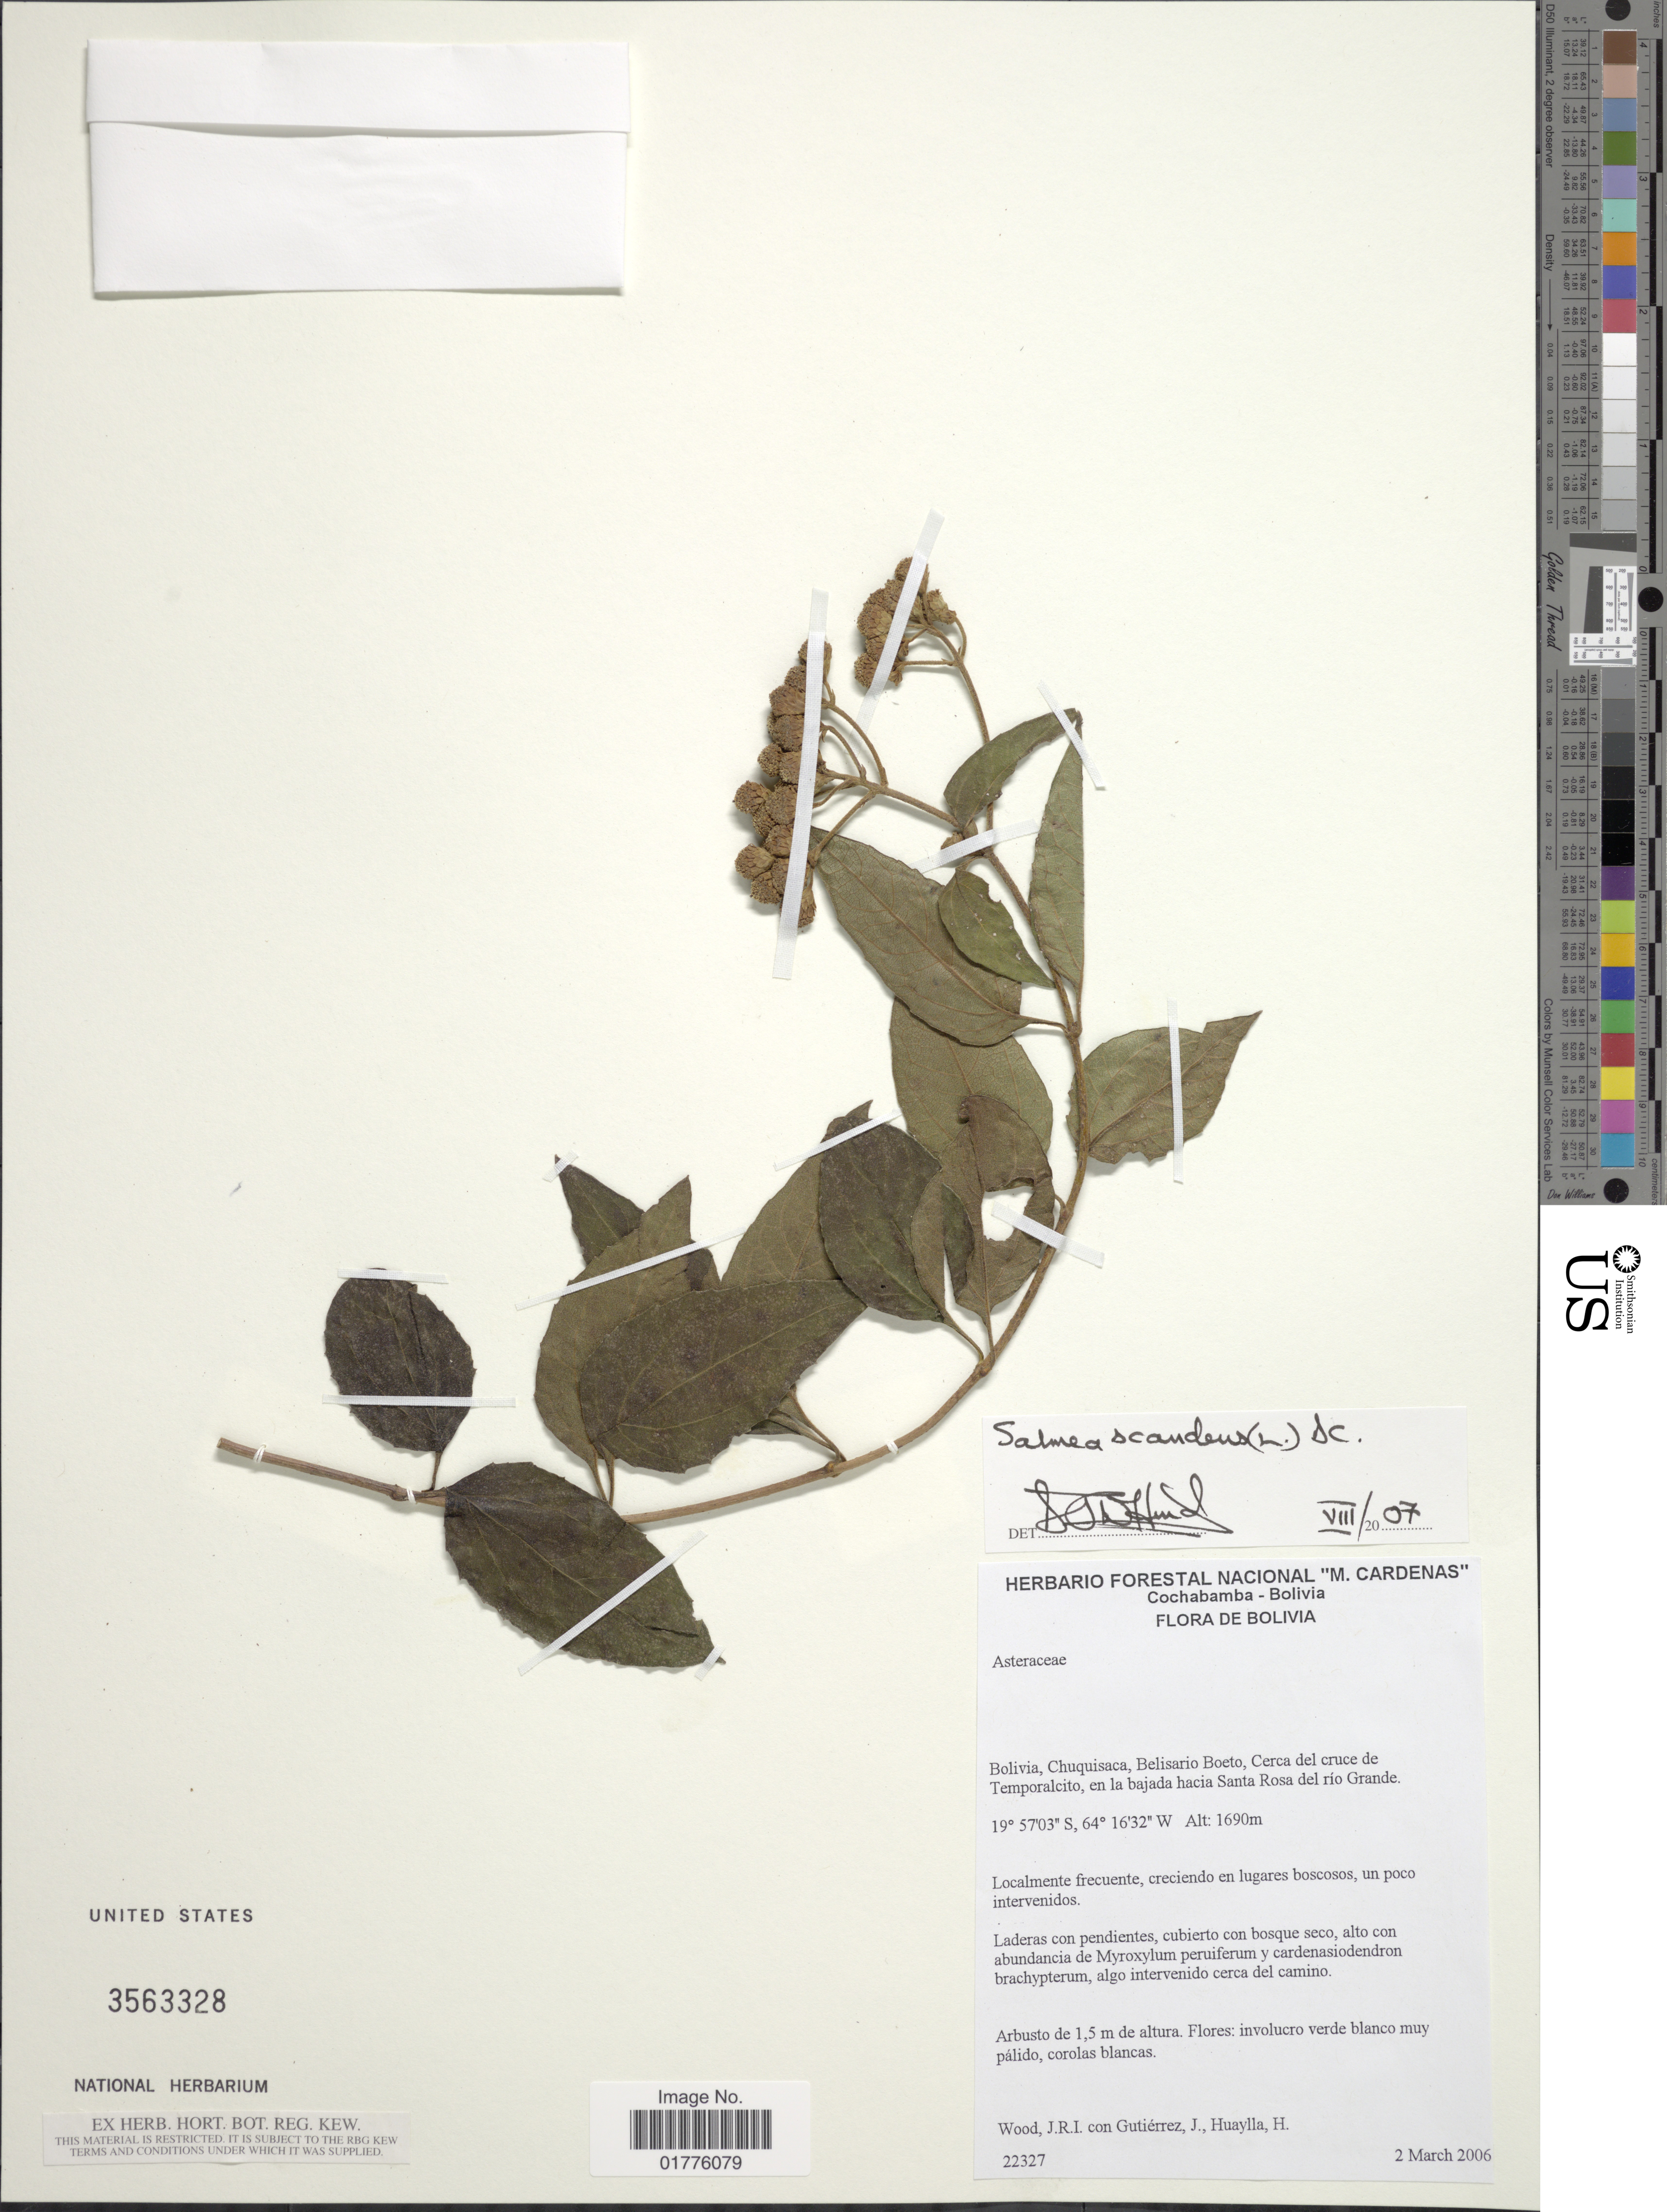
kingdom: Plantae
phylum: Tracheophyta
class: Magnoliopsida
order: Asterales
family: Asteraceae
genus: Salmea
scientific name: Salmea scandens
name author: (L.) DC.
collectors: J. R. I. Wood, J. Gutiérrez & H. Huaylla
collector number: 22327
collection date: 2006-03-02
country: Bolivia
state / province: Chuquisaca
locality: Bolivia, Chuquisaca, Belisario Boeto, Cerca del cruce de Temporalcito, en la bajada hacia Santa Rosa del rio Grande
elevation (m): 1690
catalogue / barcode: US 3563328